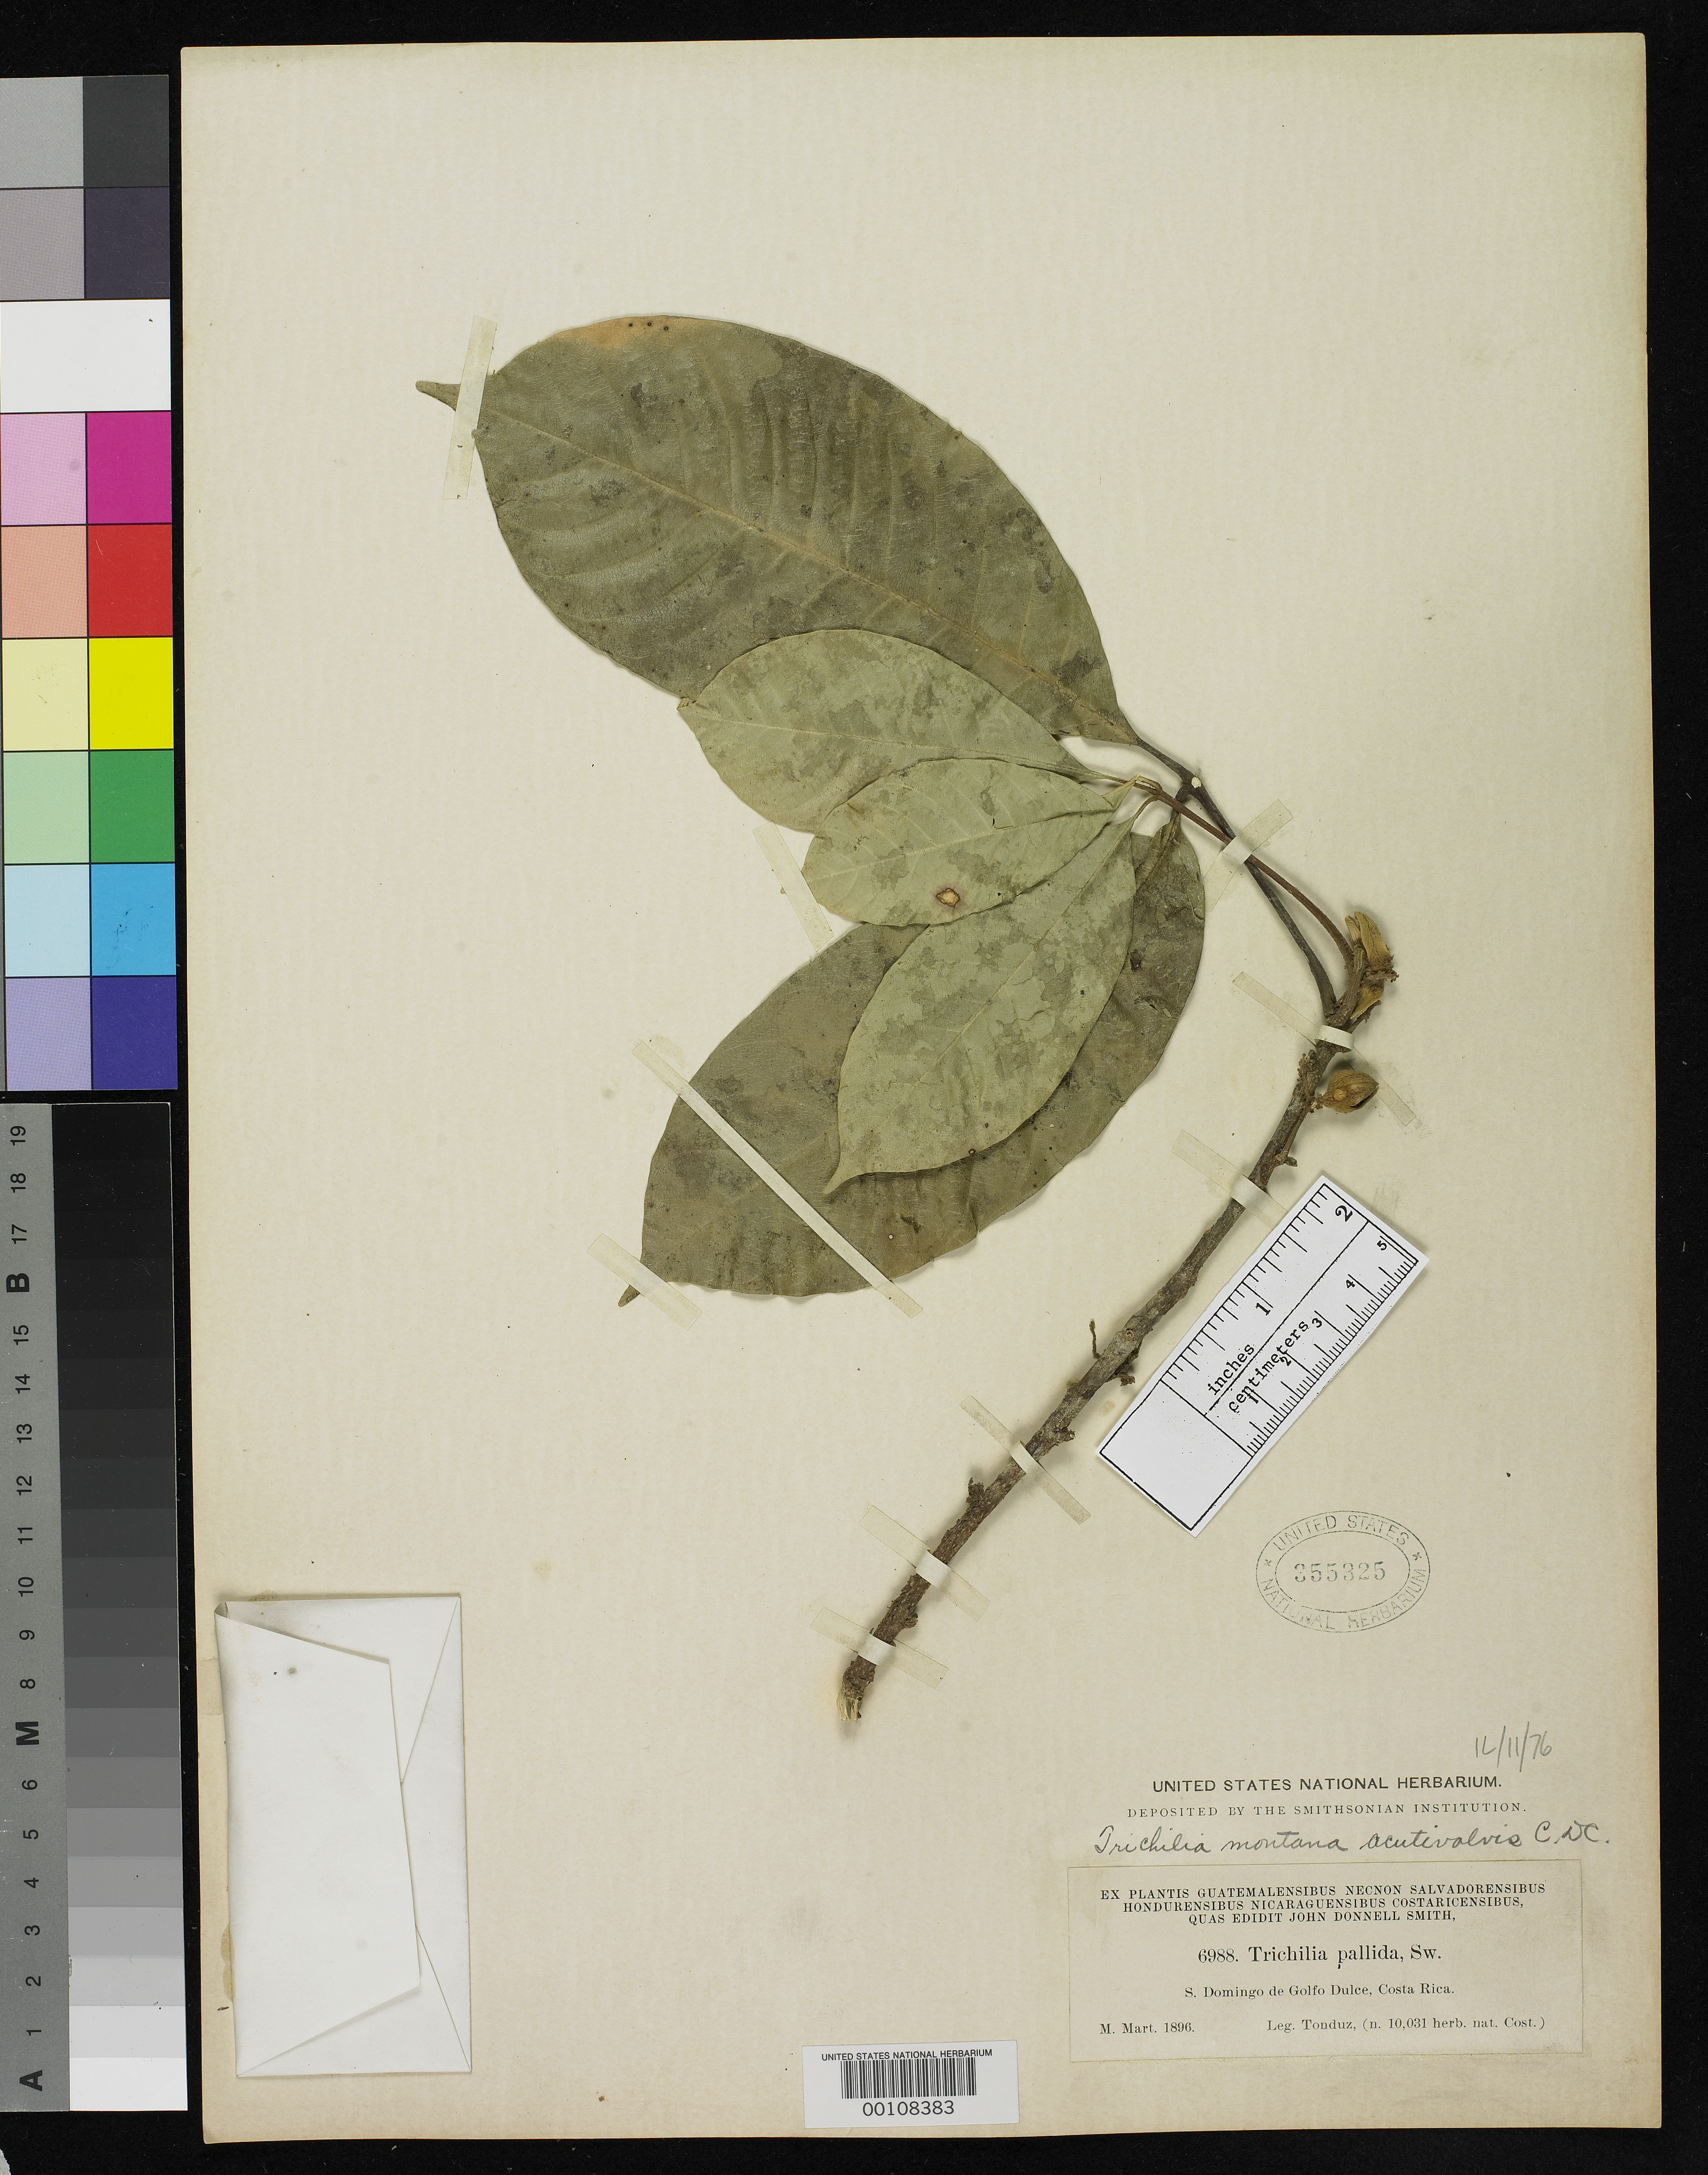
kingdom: Plantae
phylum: Tracheophyta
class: Magnoliopsida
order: Sapindales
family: Meliaceae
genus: Trichilia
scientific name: Trichilia montana var. acutivalvis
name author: C. DC.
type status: Isotype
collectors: A. Tonduz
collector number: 10031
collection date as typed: Mar 1896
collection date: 1896-03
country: Costa Rica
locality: Santo Domingo de Osa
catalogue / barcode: US 353325